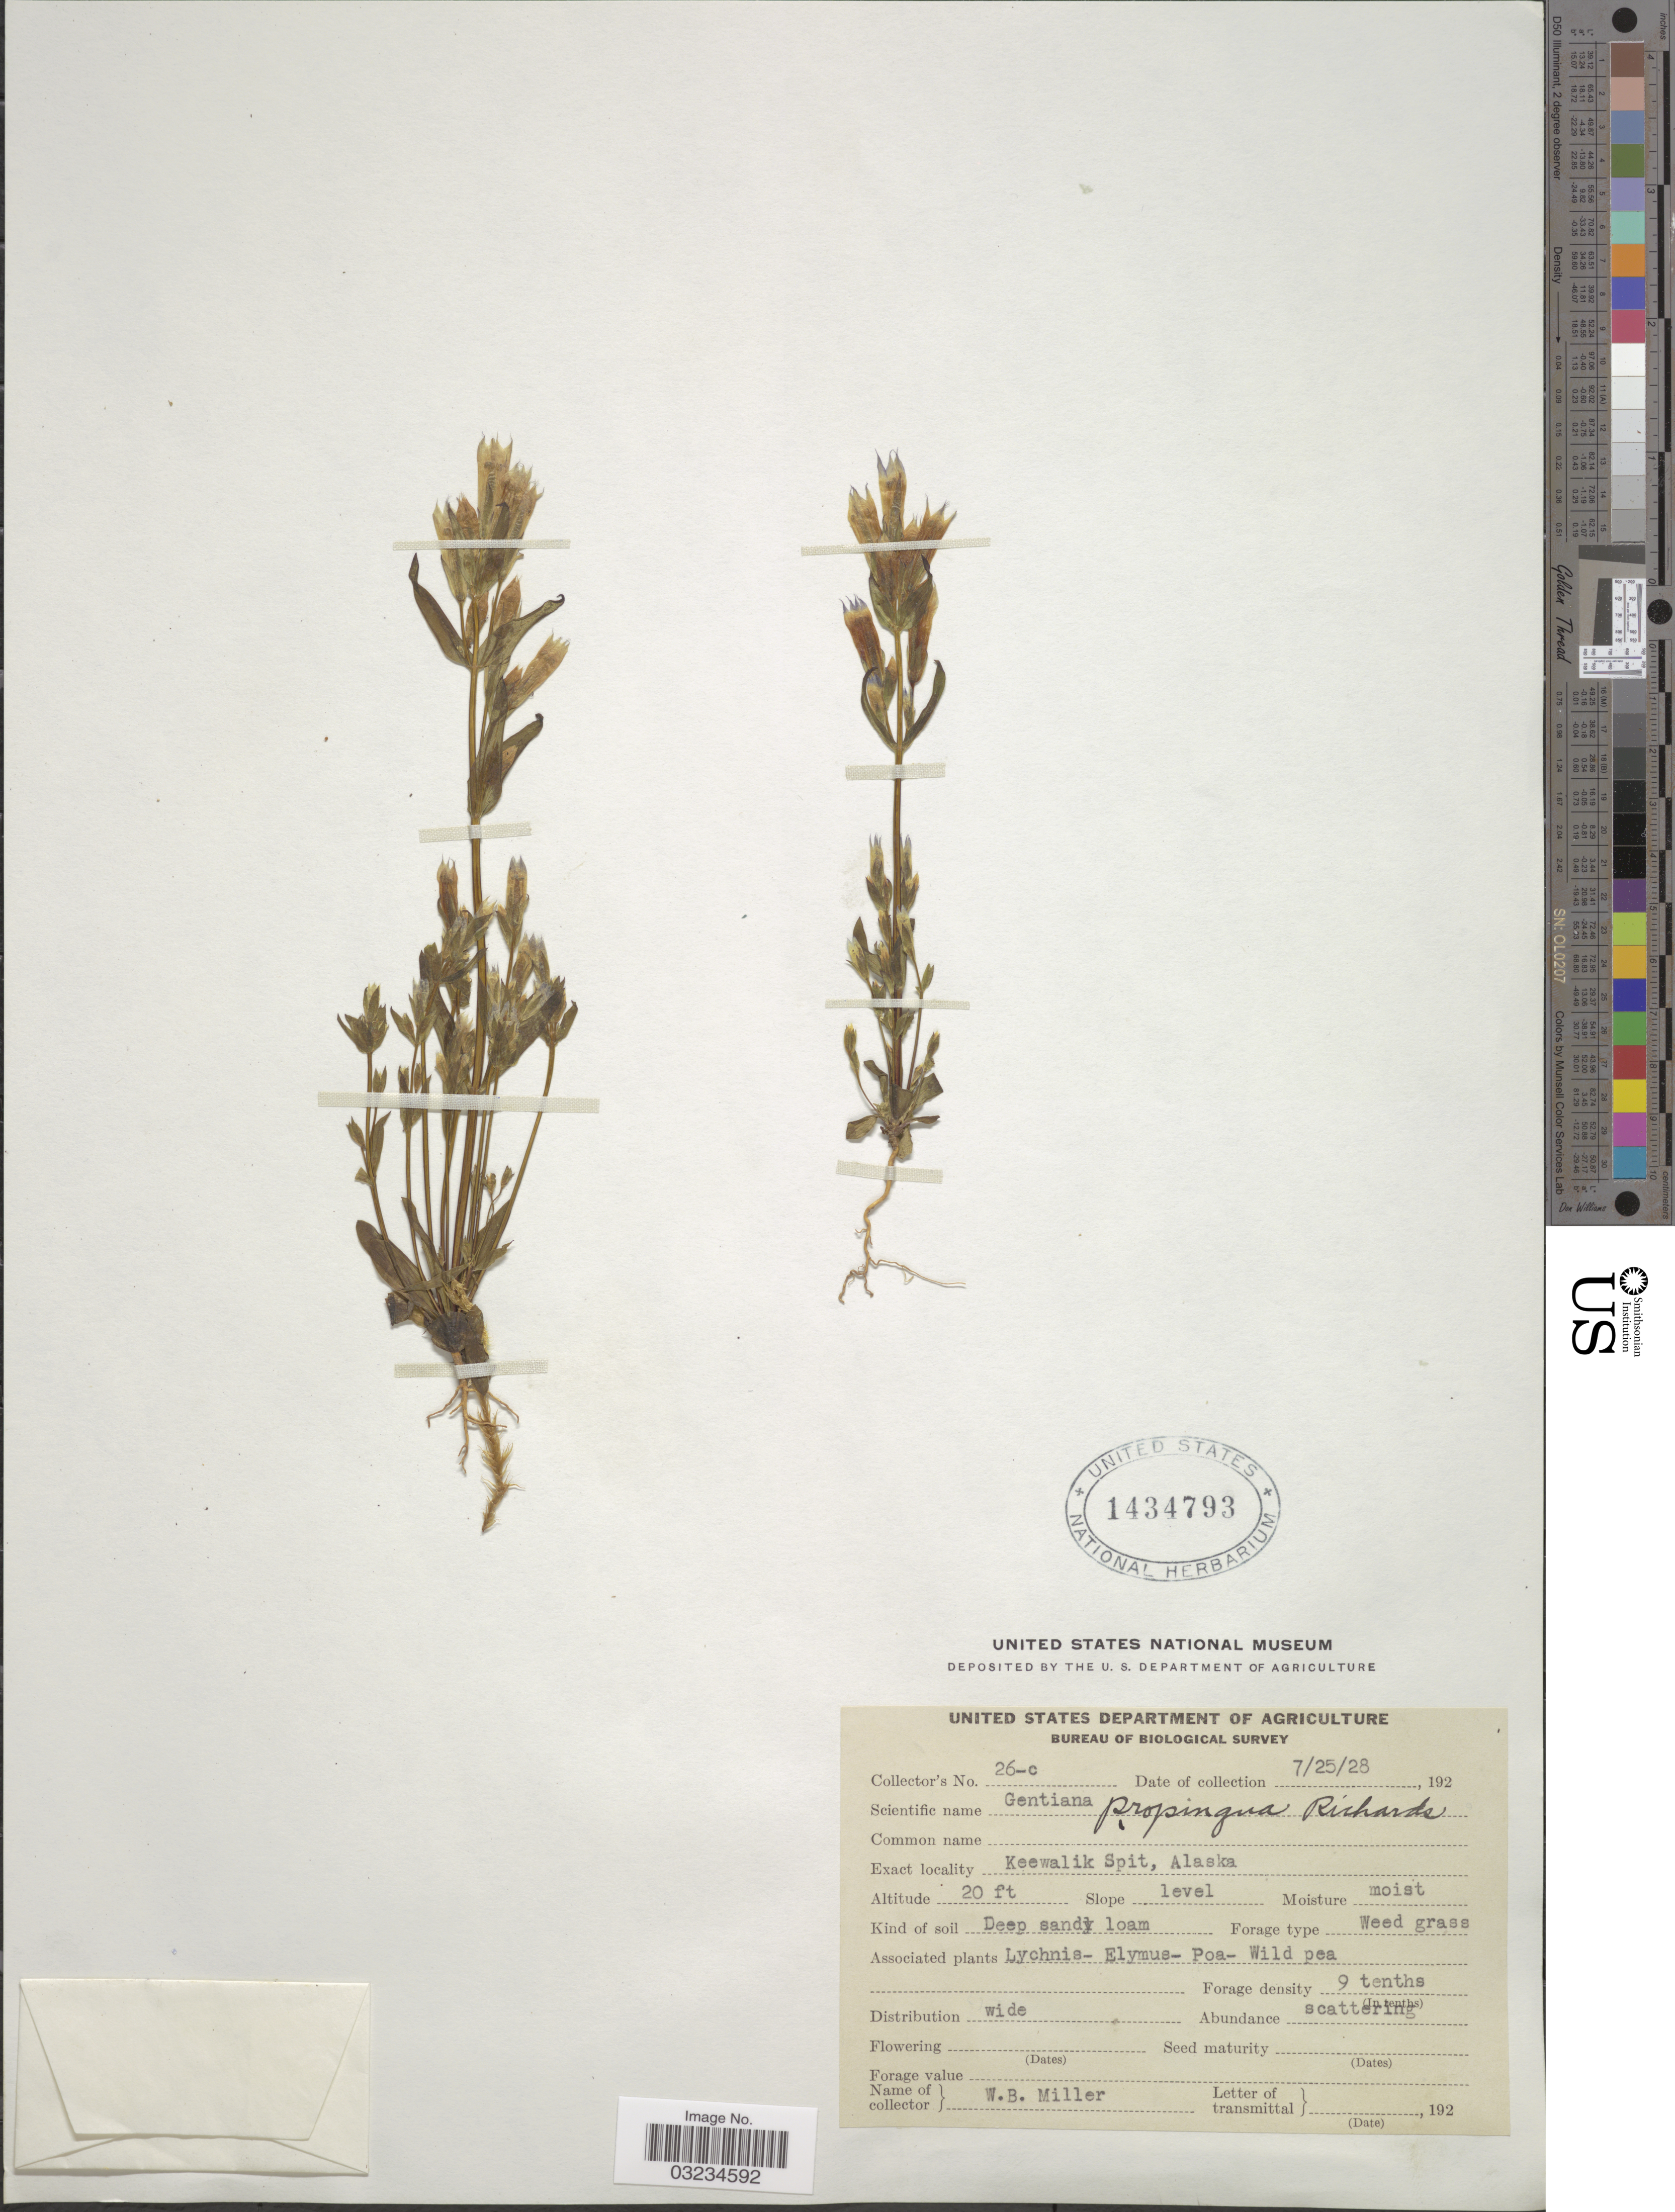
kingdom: Plantae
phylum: Tracheophyta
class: Magnoliopsida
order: Gentianales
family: Gentianaceae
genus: Gentiana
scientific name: Gentiana propinqua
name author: Richards.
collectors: W. Miller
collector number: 26-c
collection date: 1928-07-25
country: United States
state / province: Alaska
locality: Keewalik Spit.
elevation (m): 6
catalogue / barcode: US 1434793